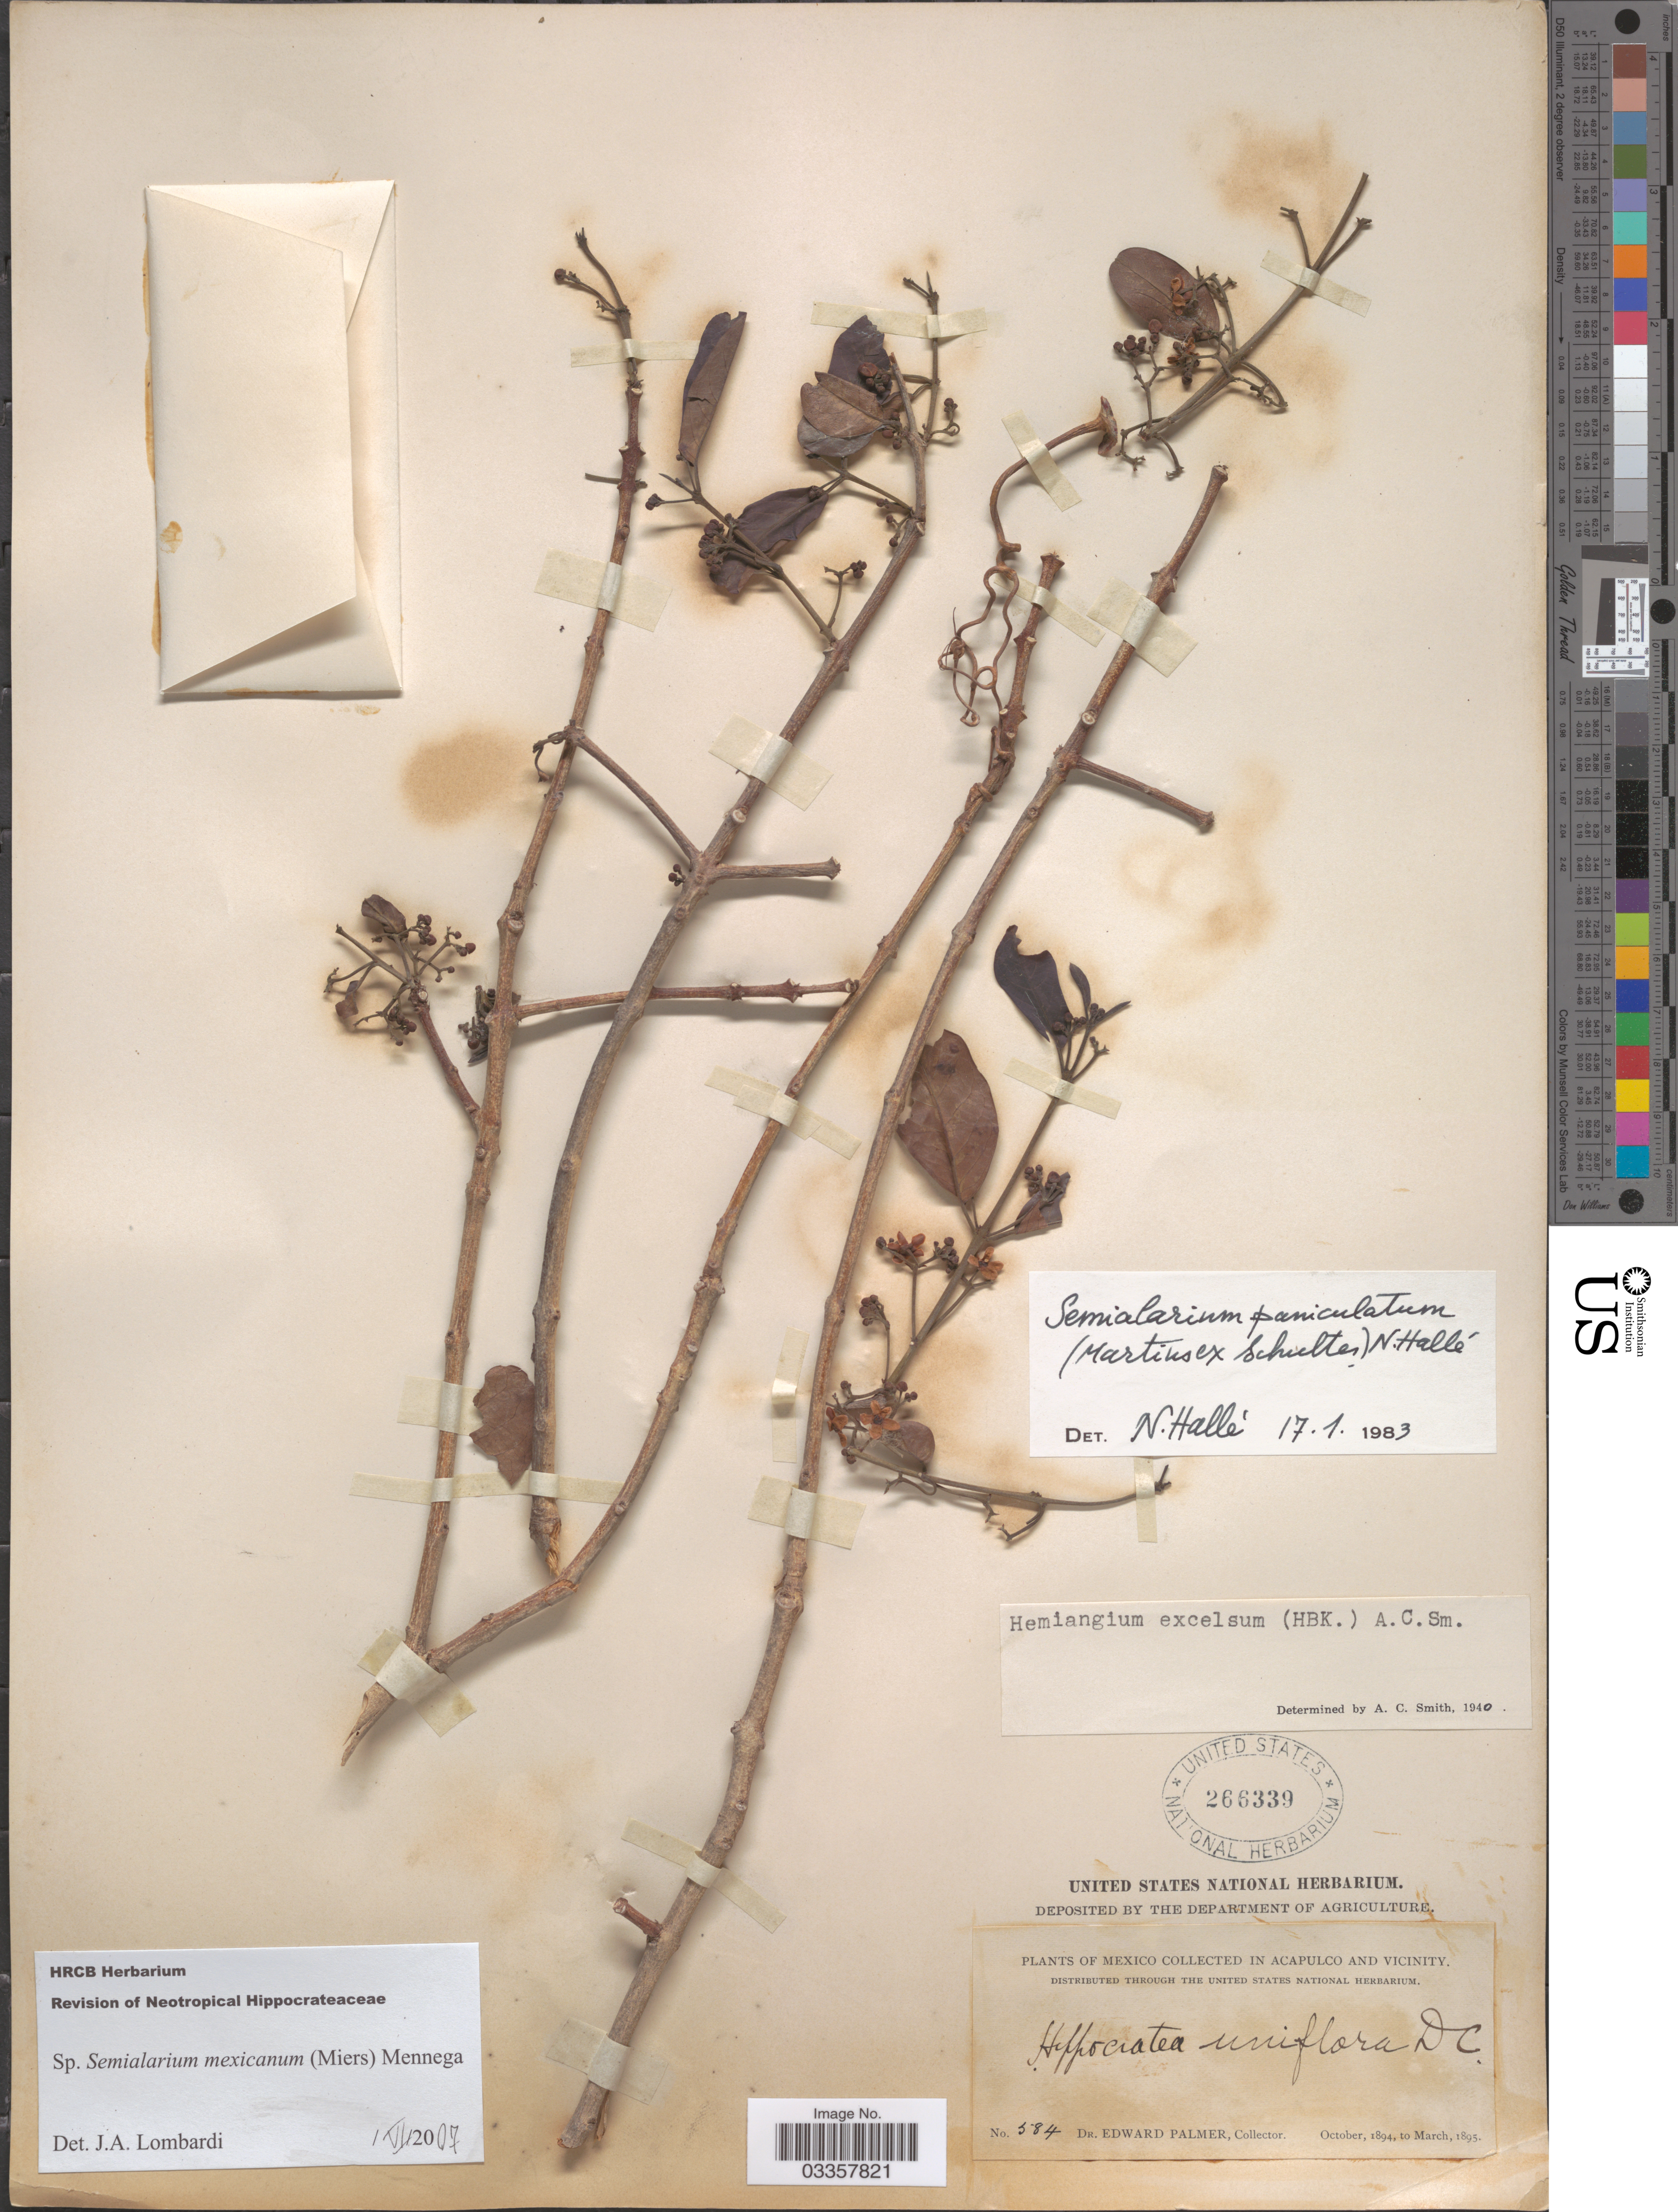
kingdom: Plantae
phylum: Tracheophyta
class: Magnoliopsida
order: Celastrales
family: Celastraceae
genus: Semialarium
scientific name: Semialarium mexicanum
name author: (Miers) Mennega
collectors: E. Palmer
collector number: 584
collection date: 1894-10/1895-03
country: Mexico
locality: In Acapulco and vicinity.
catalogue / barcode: US 266339